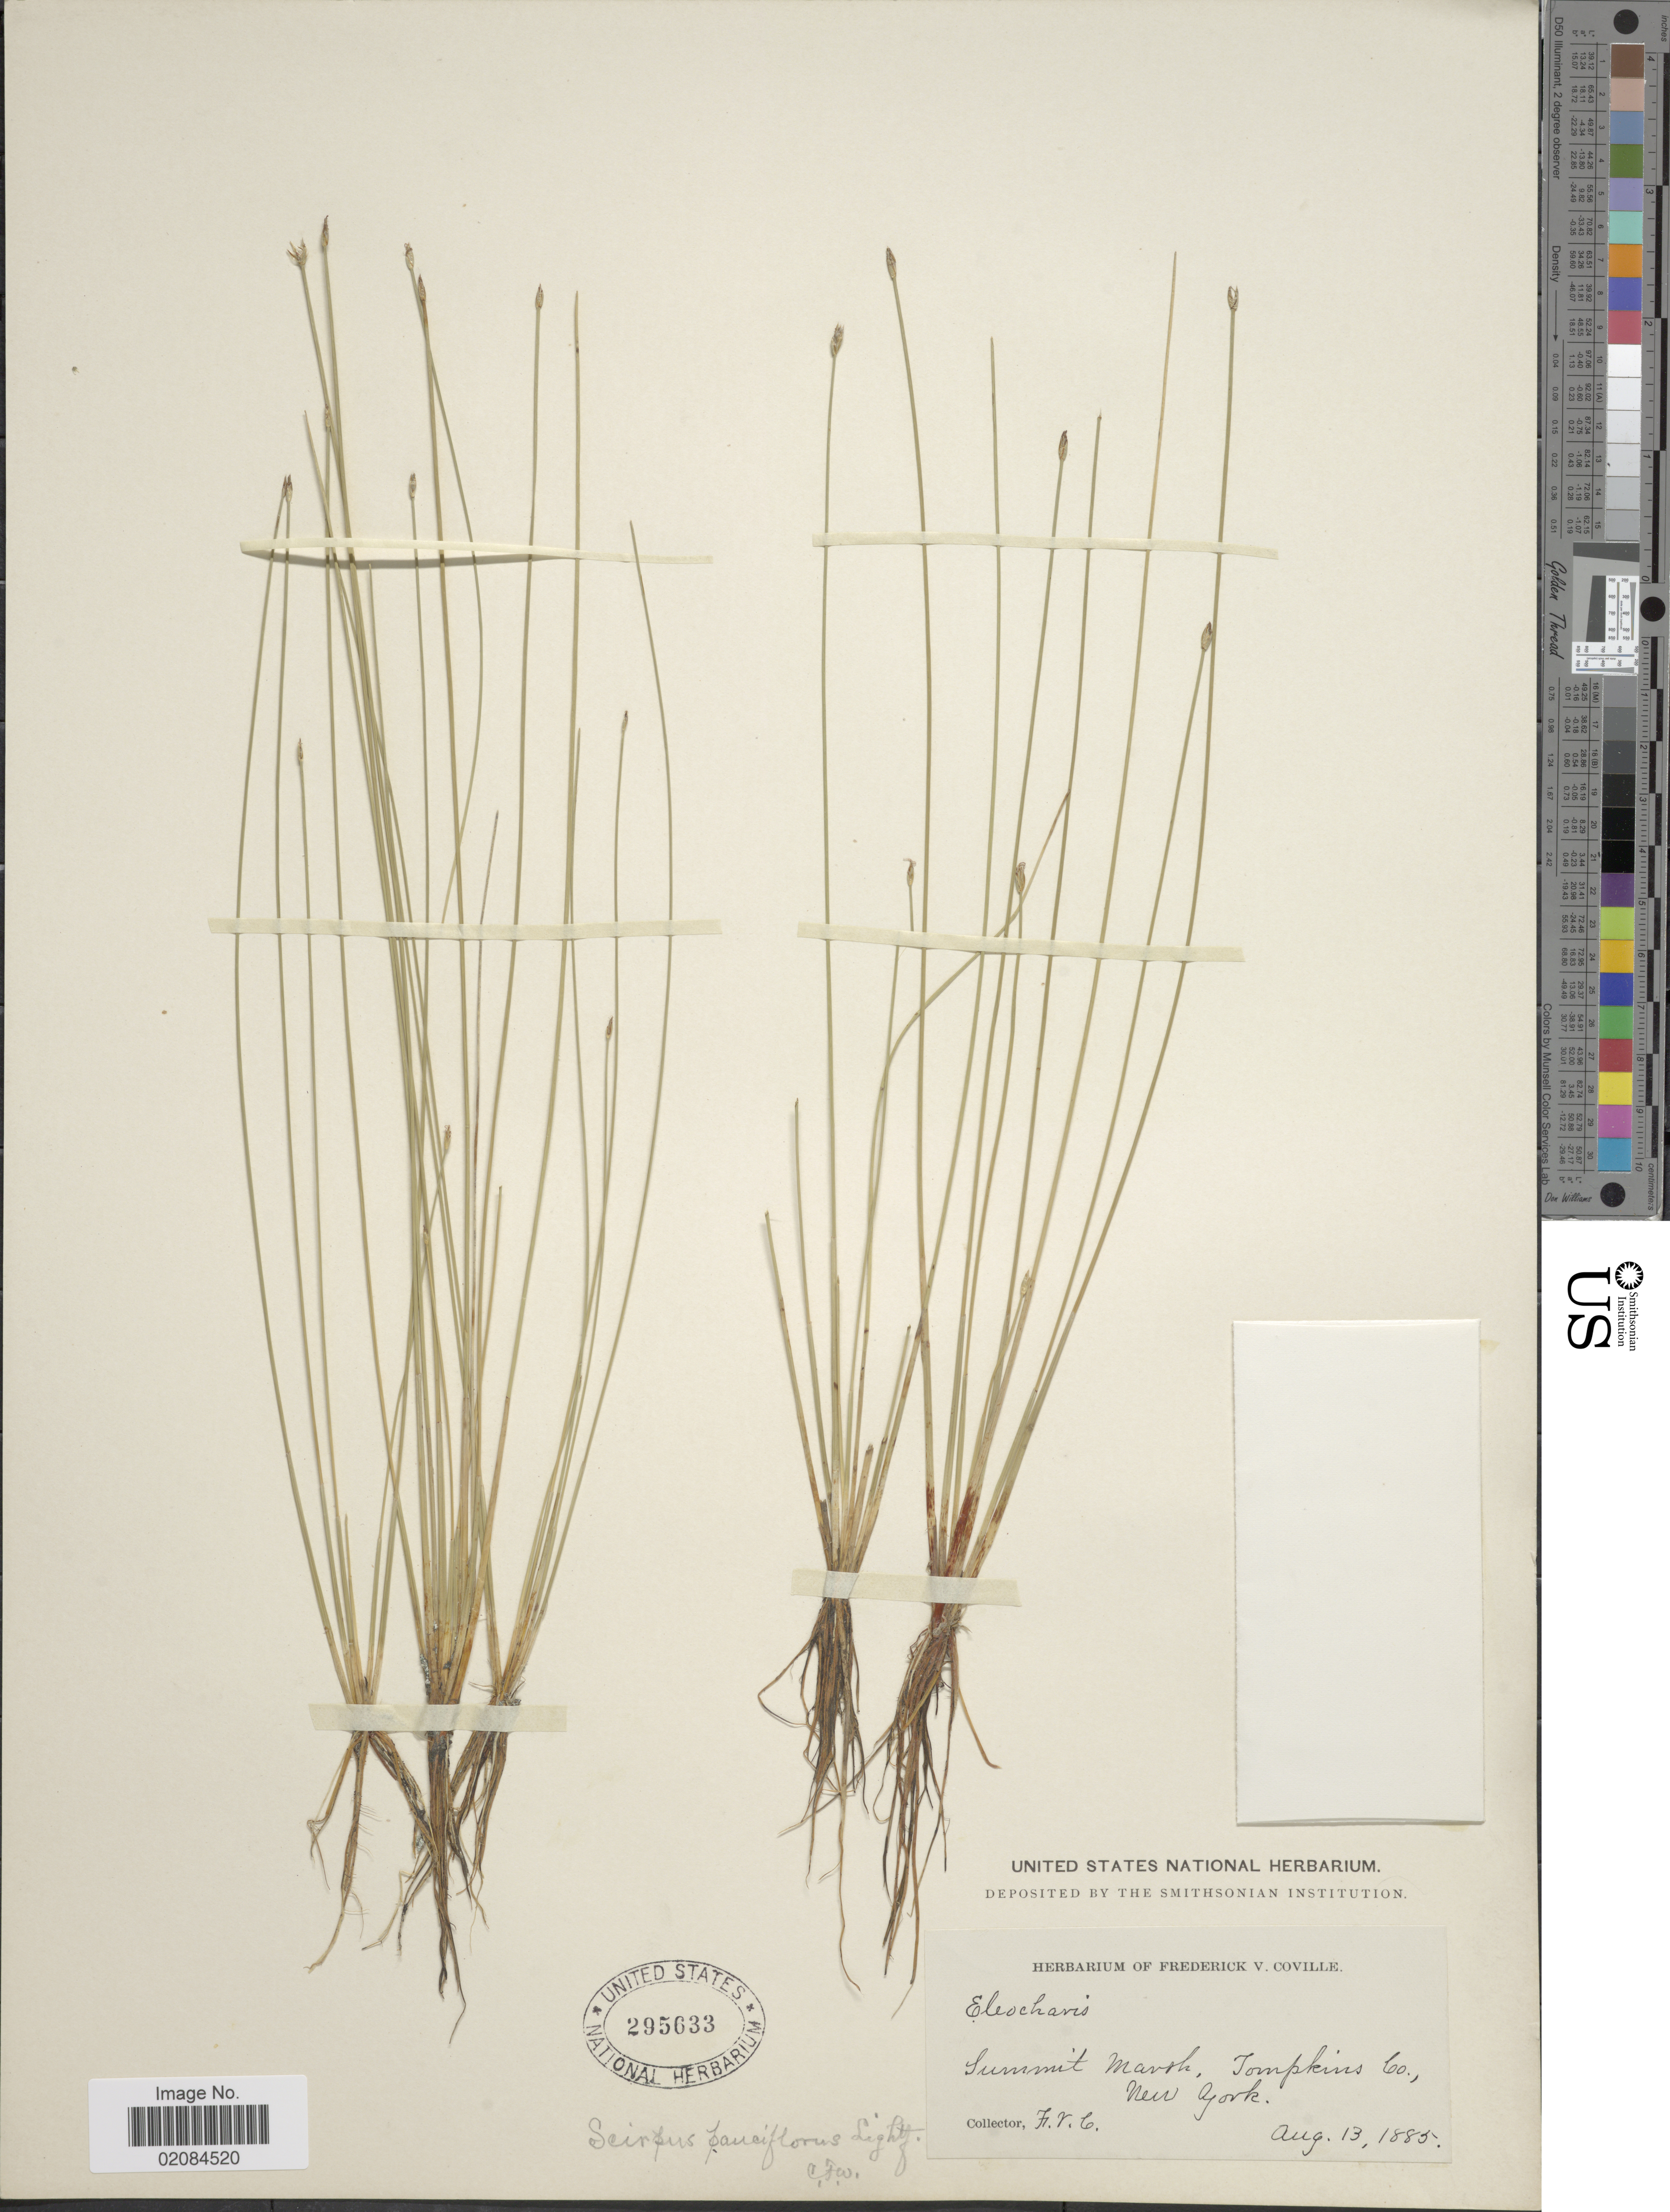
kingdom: Plantae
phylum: Tracheophyta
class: Liliopsida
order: Poales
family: Cyperaceae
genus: Eleocharis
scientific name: Eleocharis quinqueflora subsp. fernaldii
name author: (Svenson) Hultén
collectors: F. V. Coville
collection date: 1885-08-13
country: United States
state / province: New York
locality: Summit Marsh, Tompkins Co. New York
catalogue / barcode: US 295633